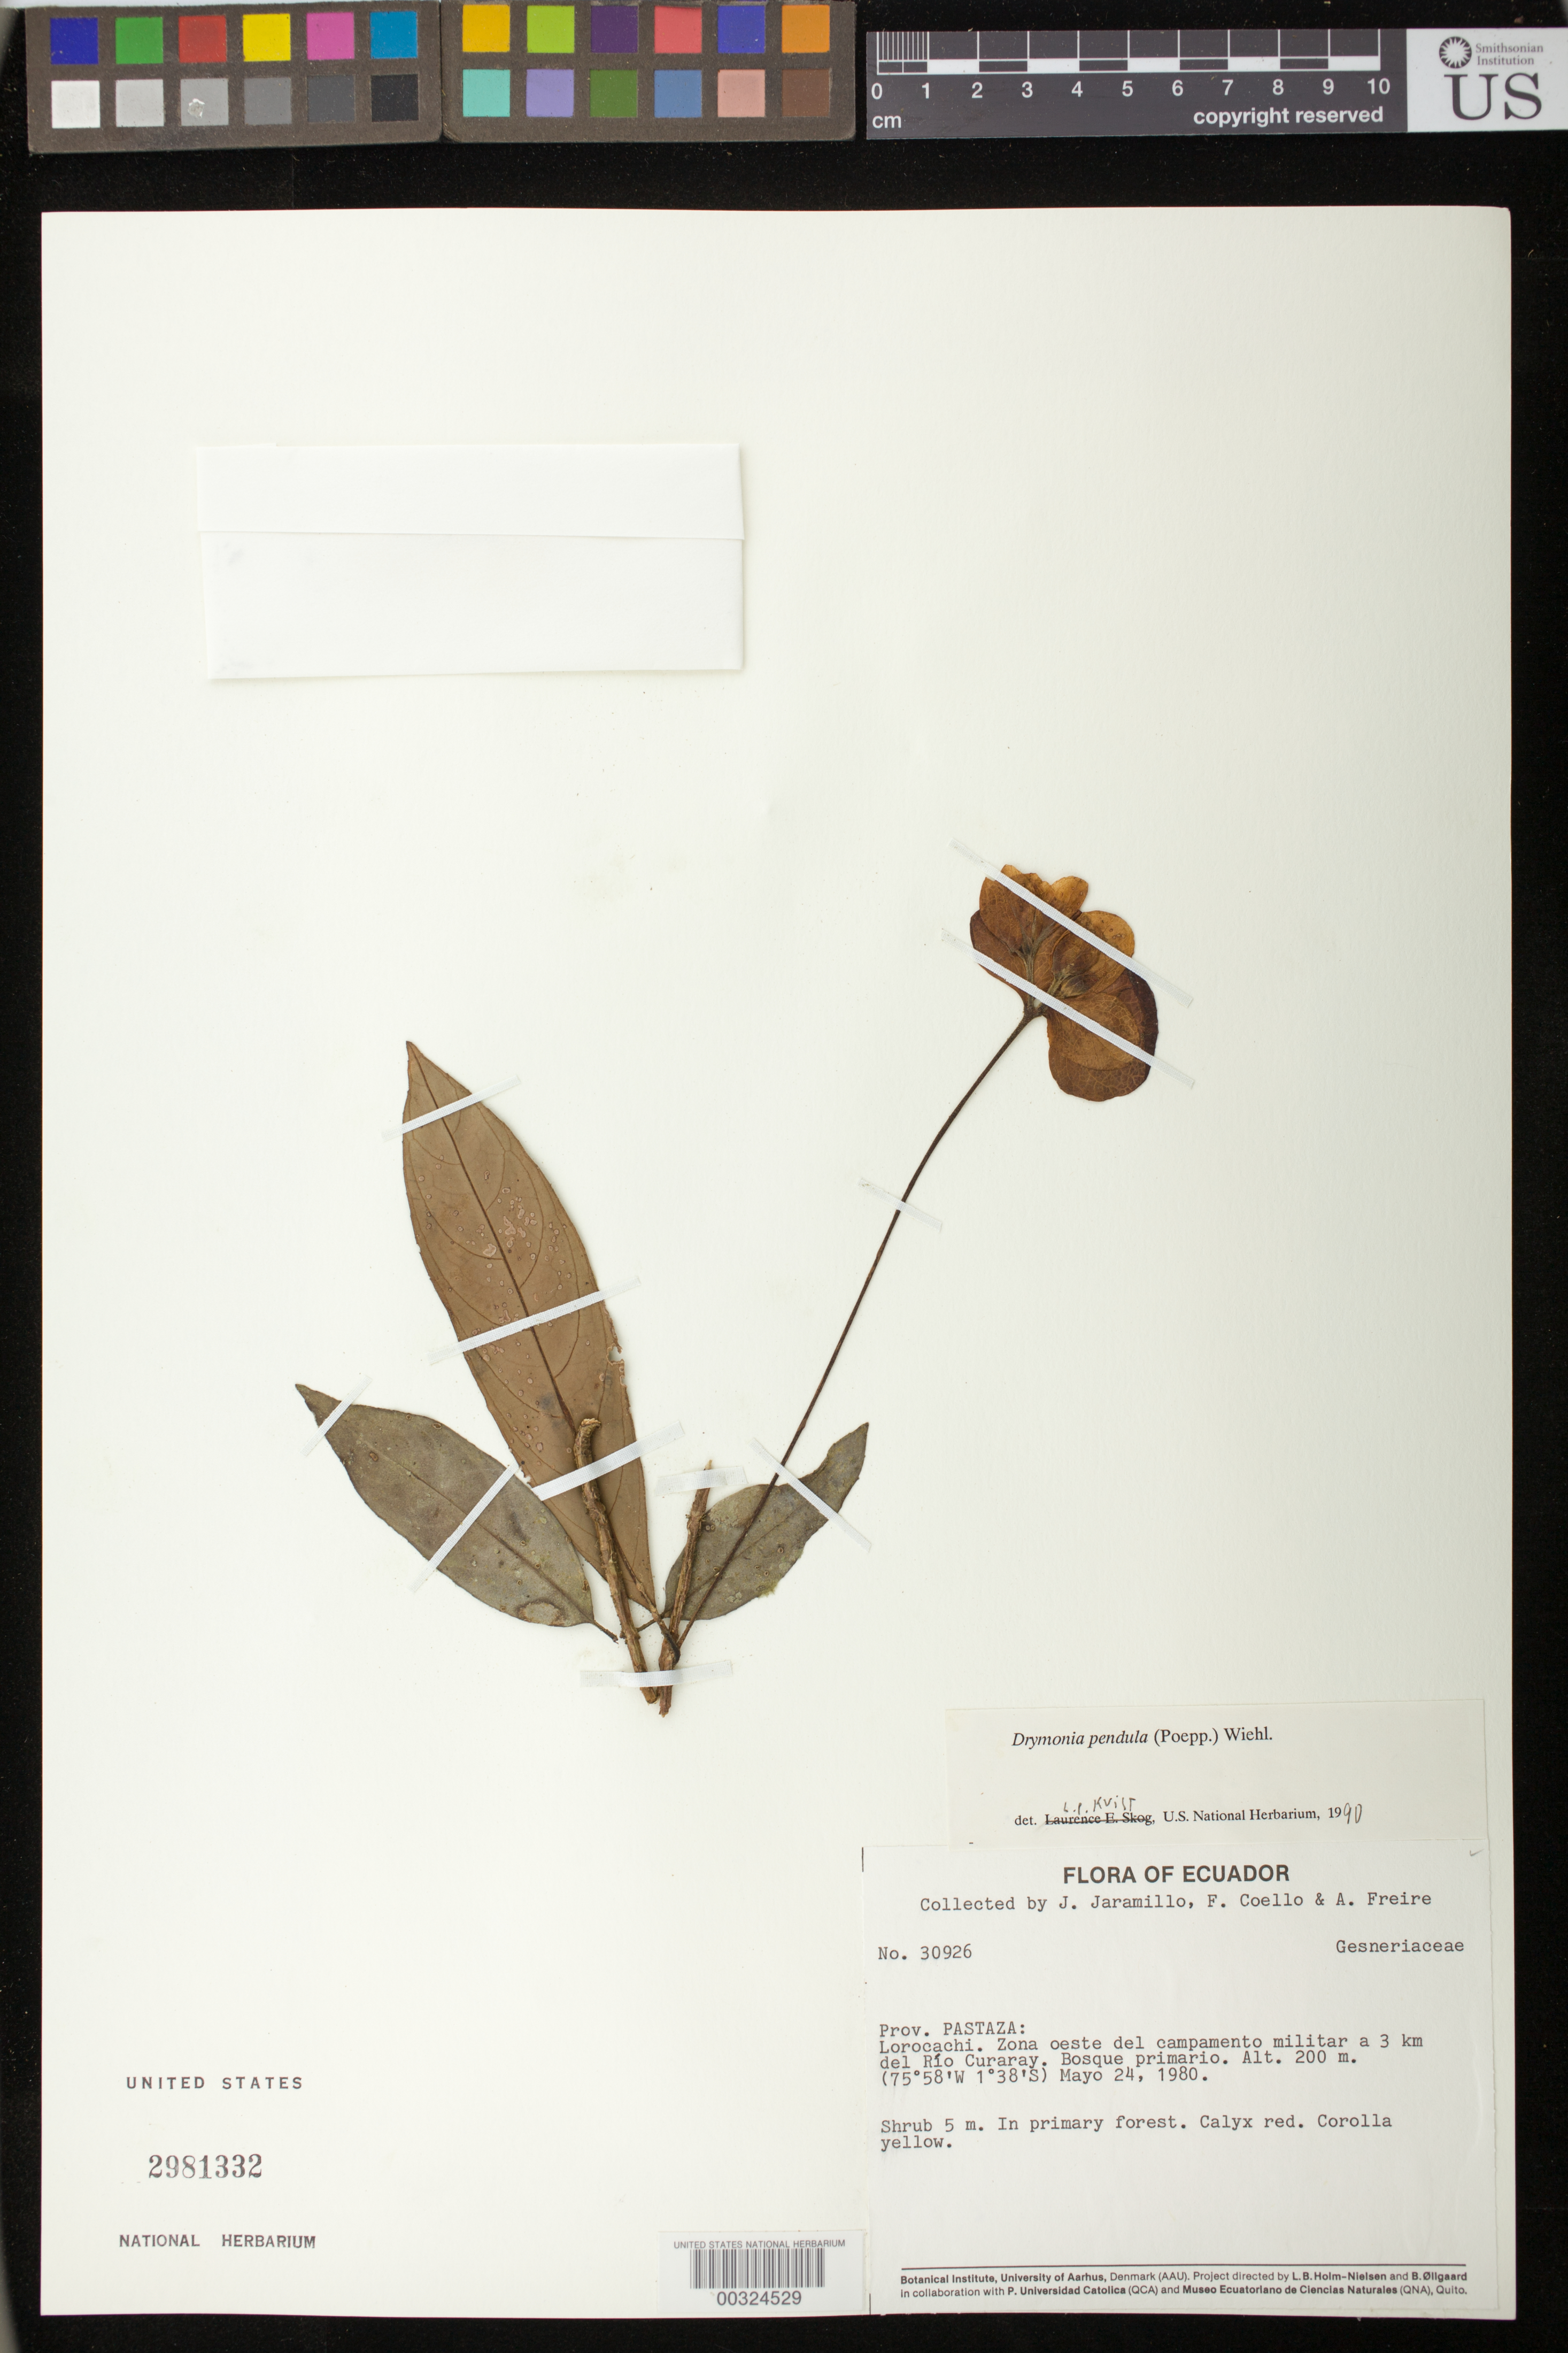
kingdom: Plantae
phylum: Tracheophyta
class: Magnoliopsida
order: Lamiales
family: Gesneriaceae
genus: Drymonia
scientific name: Drymonia pendula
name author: (Poepp.) Wiehler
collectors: J. L. Jaramillo, F. Coello & A. Freire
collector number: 30926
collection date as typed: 24 May 1980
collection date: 1980-05-24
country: Ecuador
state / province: Pastaza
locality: Lorocachi, zone W of military camp to 3 km from Rio Curaray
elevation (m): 200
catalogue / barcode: US 2981332